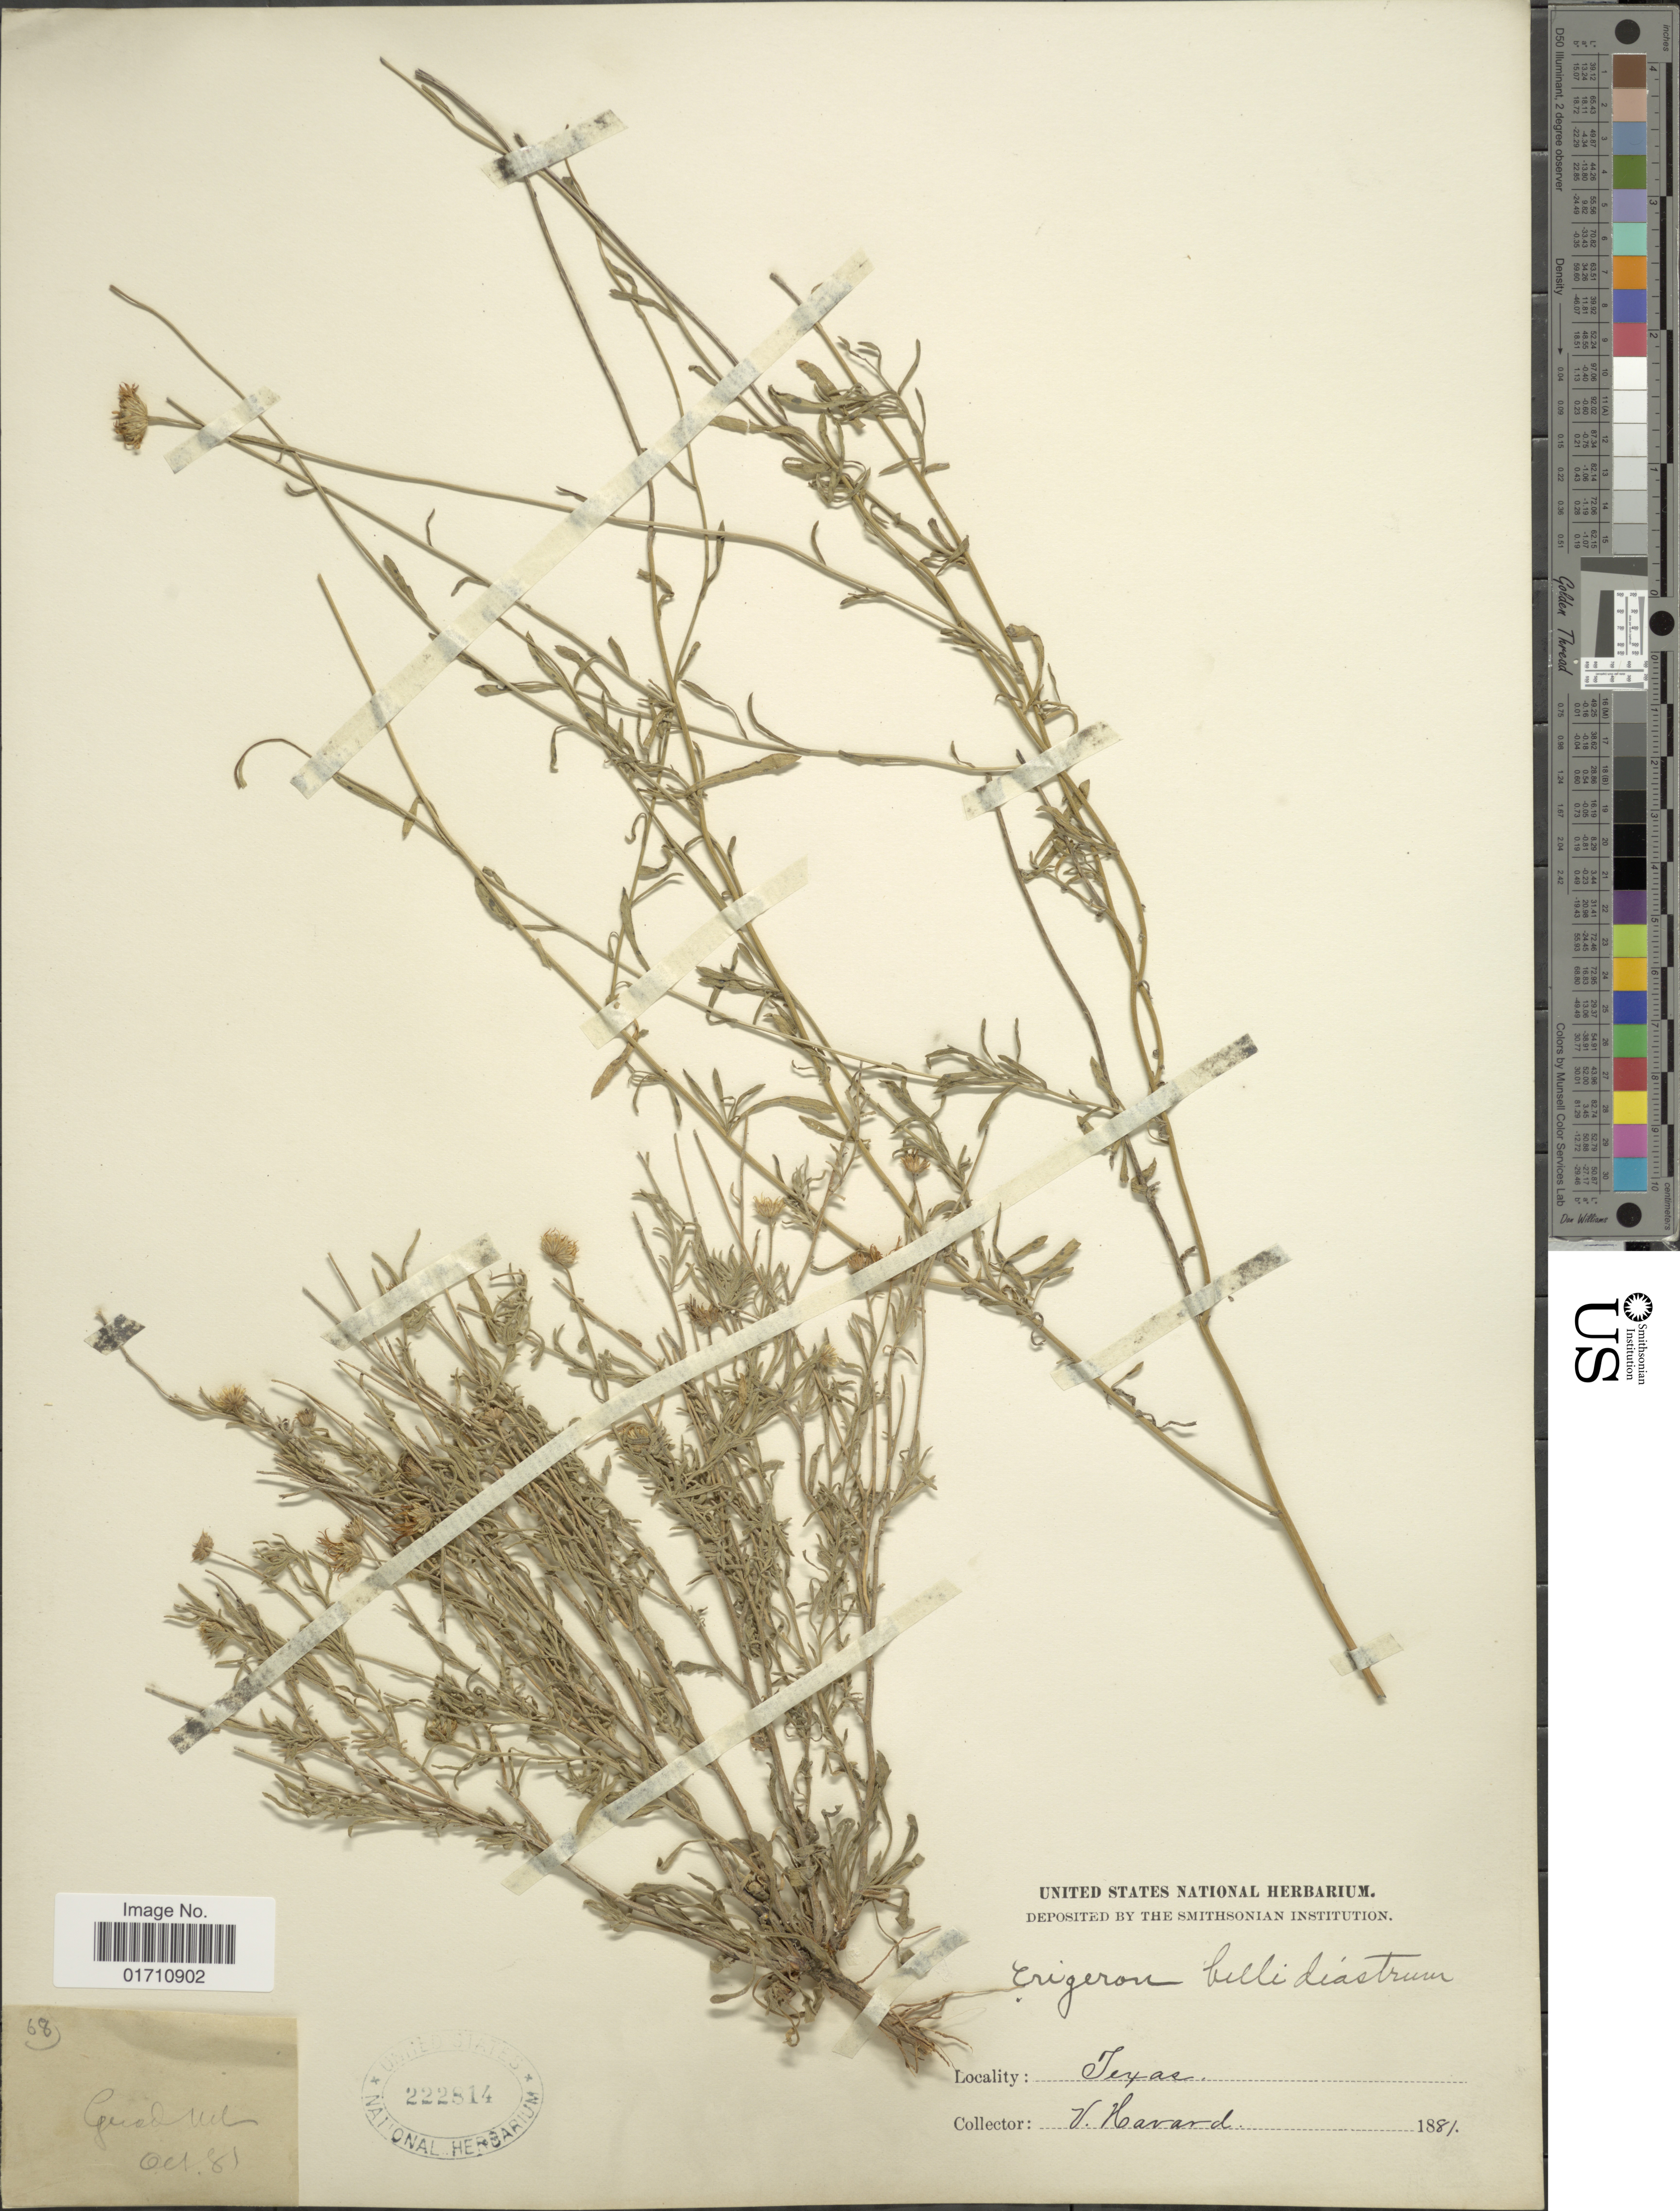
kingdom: Plantae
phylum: Tracheophyta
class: Magnoliopsida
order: Asterales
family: Asteraceae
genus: Erigeron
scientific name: Erigeron bellidiastrum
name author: Nutt.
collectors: V. Havard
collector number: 68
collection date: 1881-10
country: United States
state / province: Texas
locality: Guad Mt. [interpreted]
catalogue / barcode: US 222814